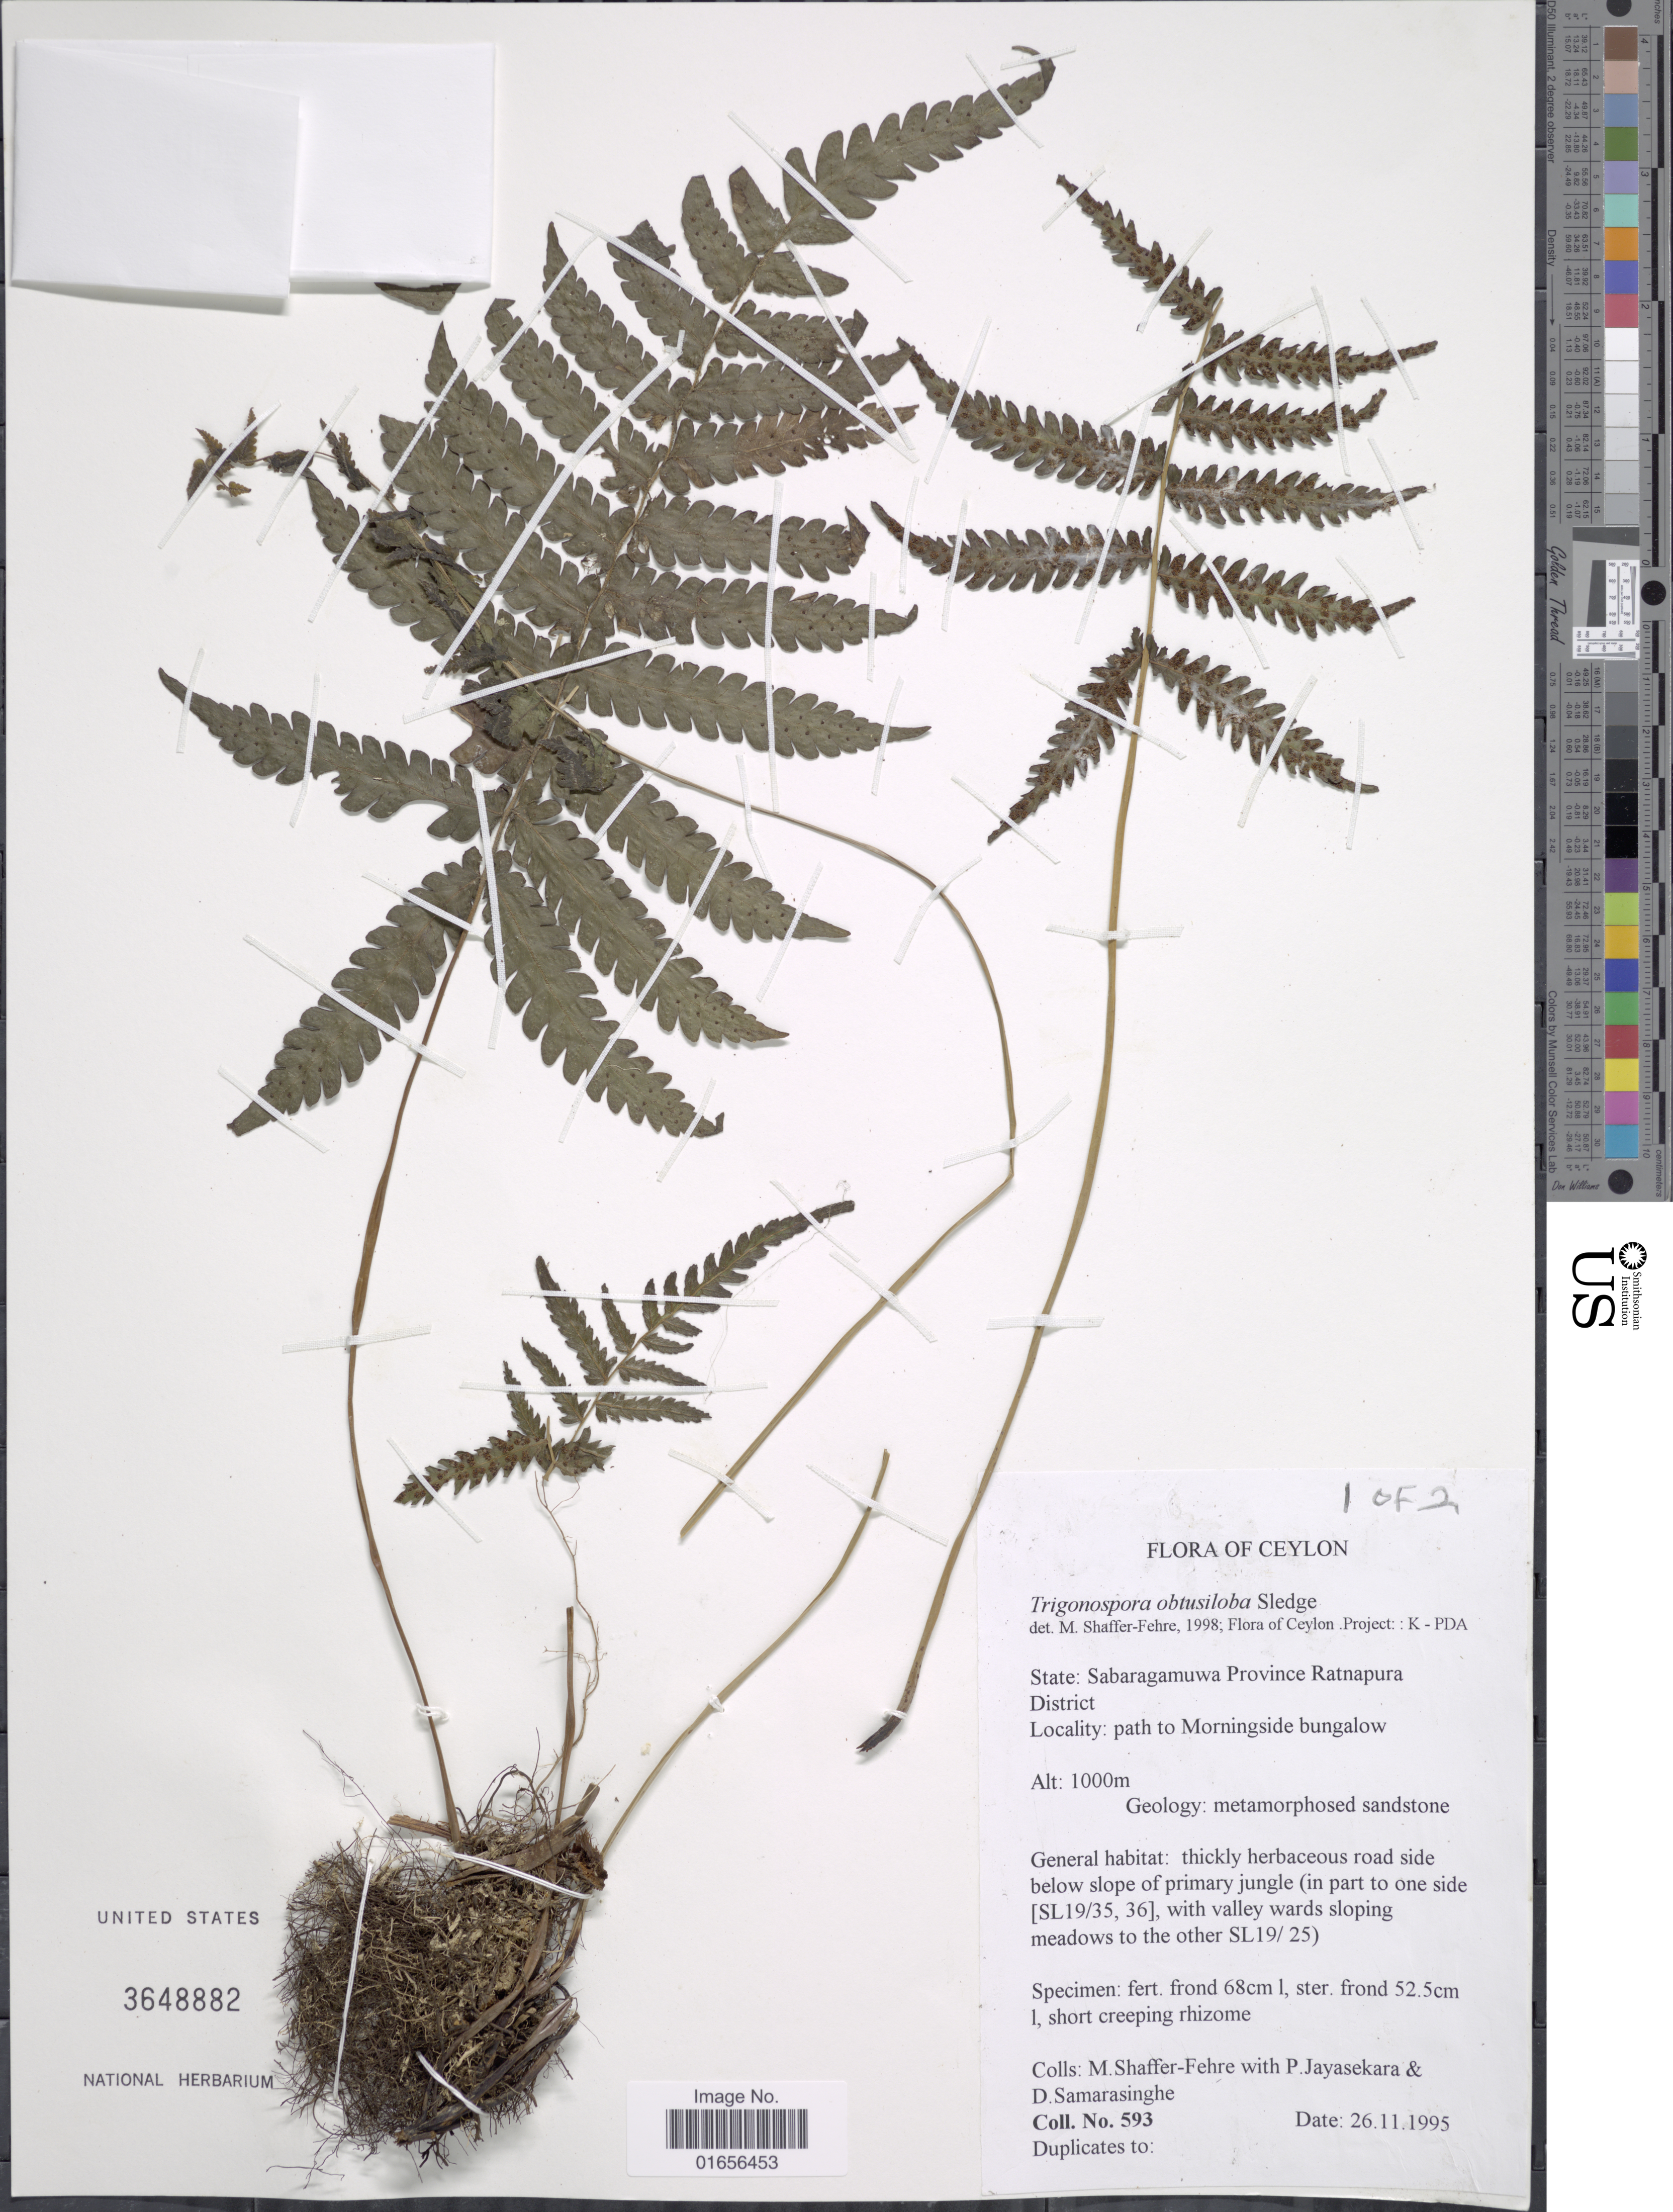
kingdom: Plantae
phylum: Tracheophyta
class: Polypodiopsida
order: Polypodiales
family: Thelypteridaceae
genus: Trigonospora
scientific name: Trigonospora obtusiloba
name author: Sledge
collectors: M. Shaffer-Fehre, P. Jayasekera & D. Samarasinghe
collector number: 593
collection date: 1995-11-26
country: Sri Lanka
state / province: Sabaragamuwa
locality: Ceylon, Sabaragamuwa Province Ratnapura District, path to Morningside bungalow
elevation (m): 1000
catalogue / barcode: US 3648882